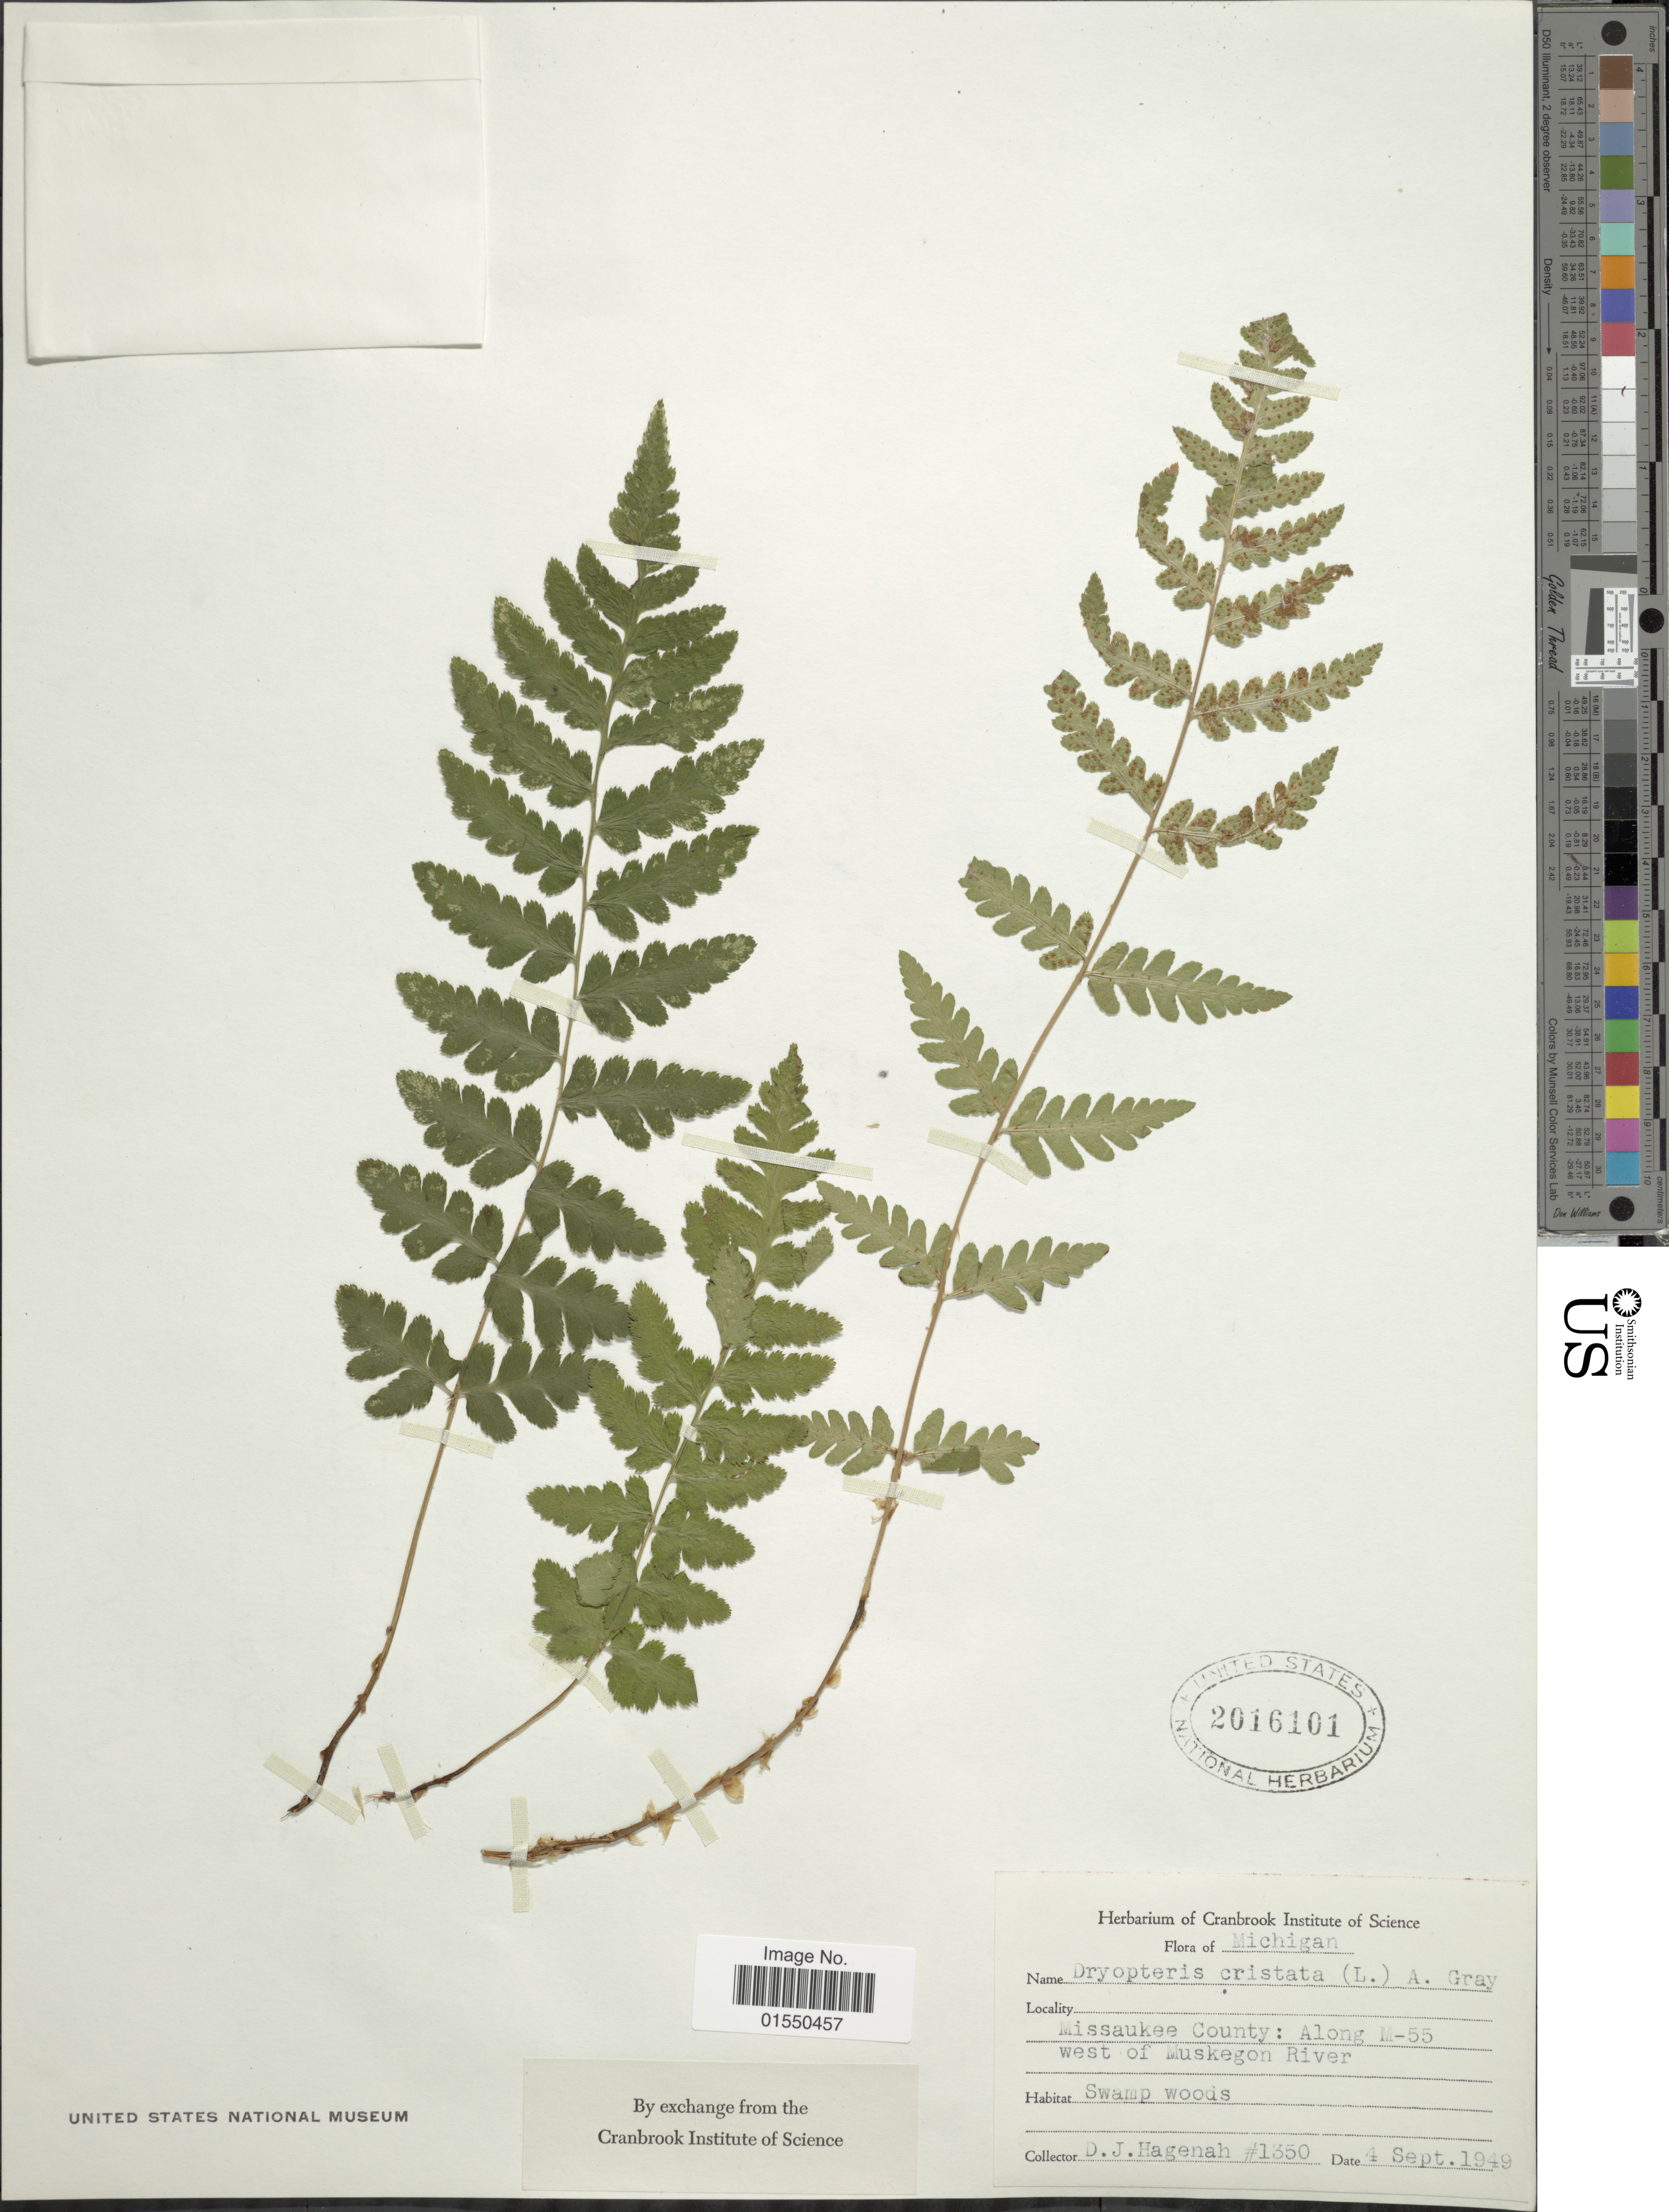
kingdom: Plantae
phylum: Tracheophyta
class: Polypodiopsida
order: Polypodiales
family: Dryopteridaceae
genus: Dryopteris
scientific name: Dryopteris cristata var. spinulosa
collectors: D. Hagenah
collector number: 1350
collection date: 1949-09-04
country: United States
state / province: Michigan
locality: Missaukee County: Along M-55 west of Muskegon River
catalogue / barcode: US 2016101